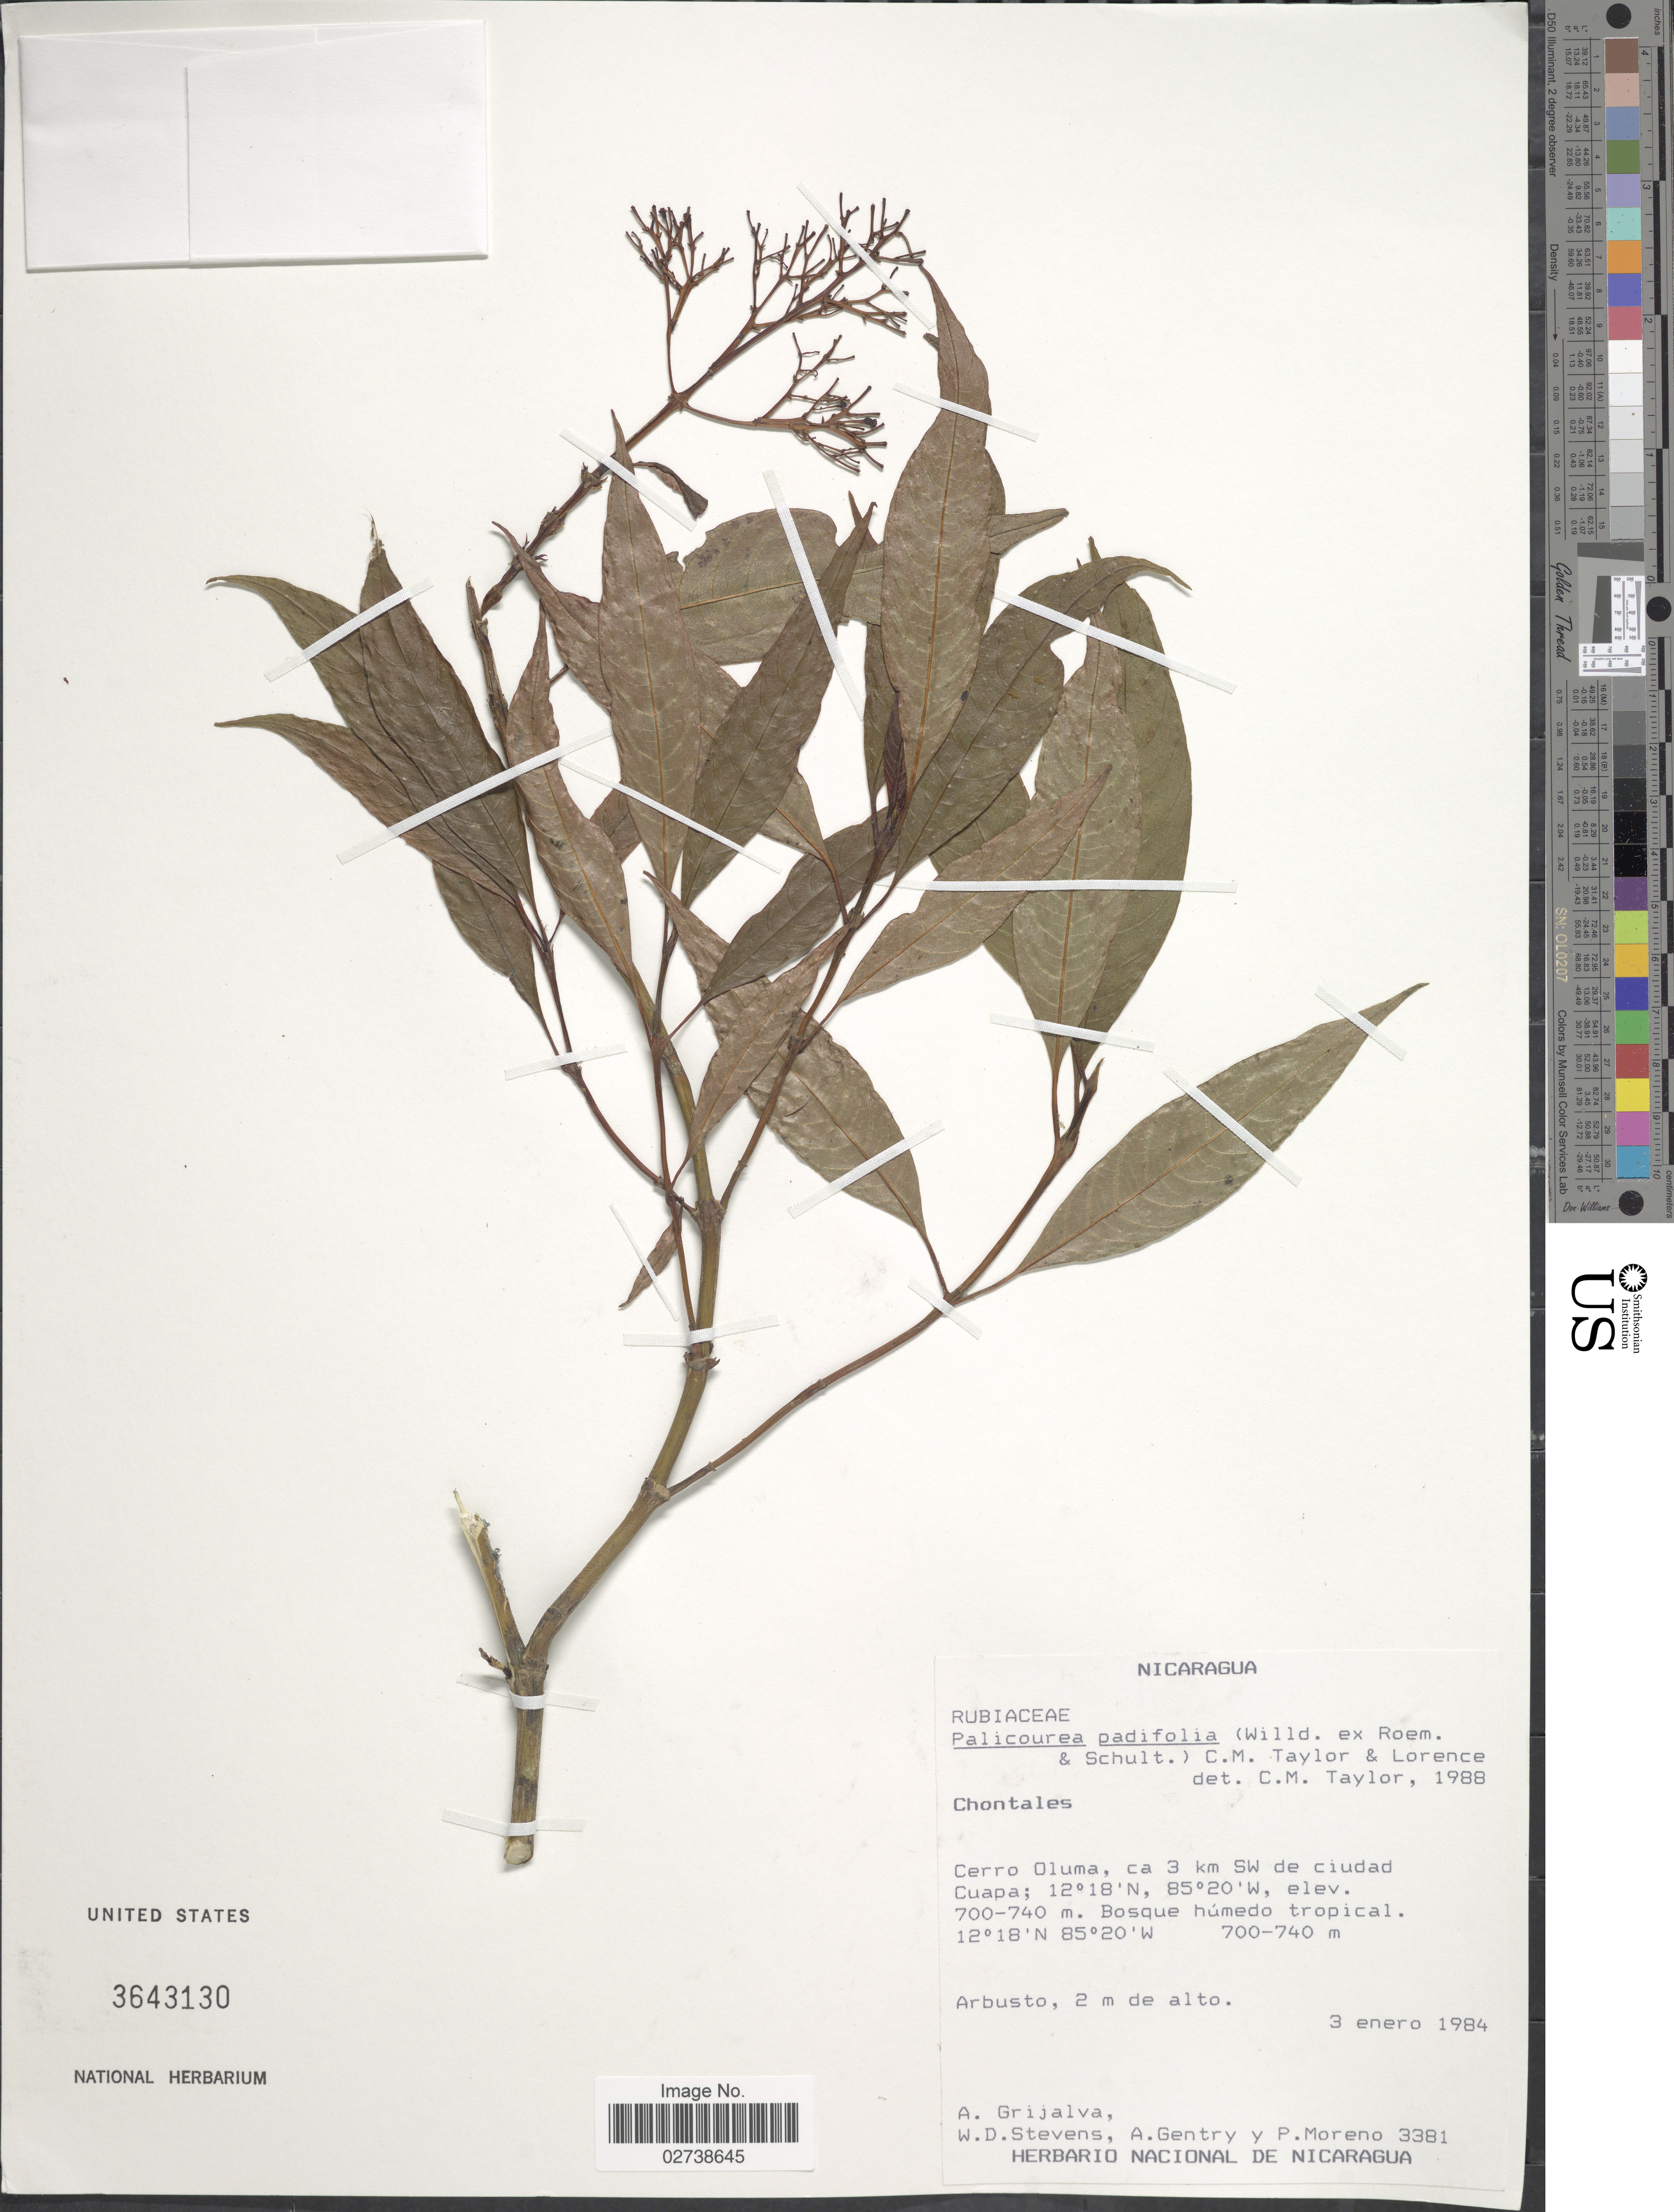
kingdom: Plantae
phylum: Tracheophyta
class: Magnoliopsida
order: Gentianales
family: Rubiaceae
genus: Palicourea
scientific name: Palicourea padifolia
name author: (Humb. & Bonpl. ex Roem. & Schult.) C.M. Taylor & Lorence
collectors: A. Grijalva, W. D. Stevens, A. H. Gentry & P. Moreno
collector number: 3381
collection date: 1984-01-03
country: Nicaragua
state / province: Chontales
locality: Cerro Oluma, ca 3 km SW de ciudad Cuapa. Bosque húmedo tropical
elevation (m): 700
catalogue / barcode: US 3643130